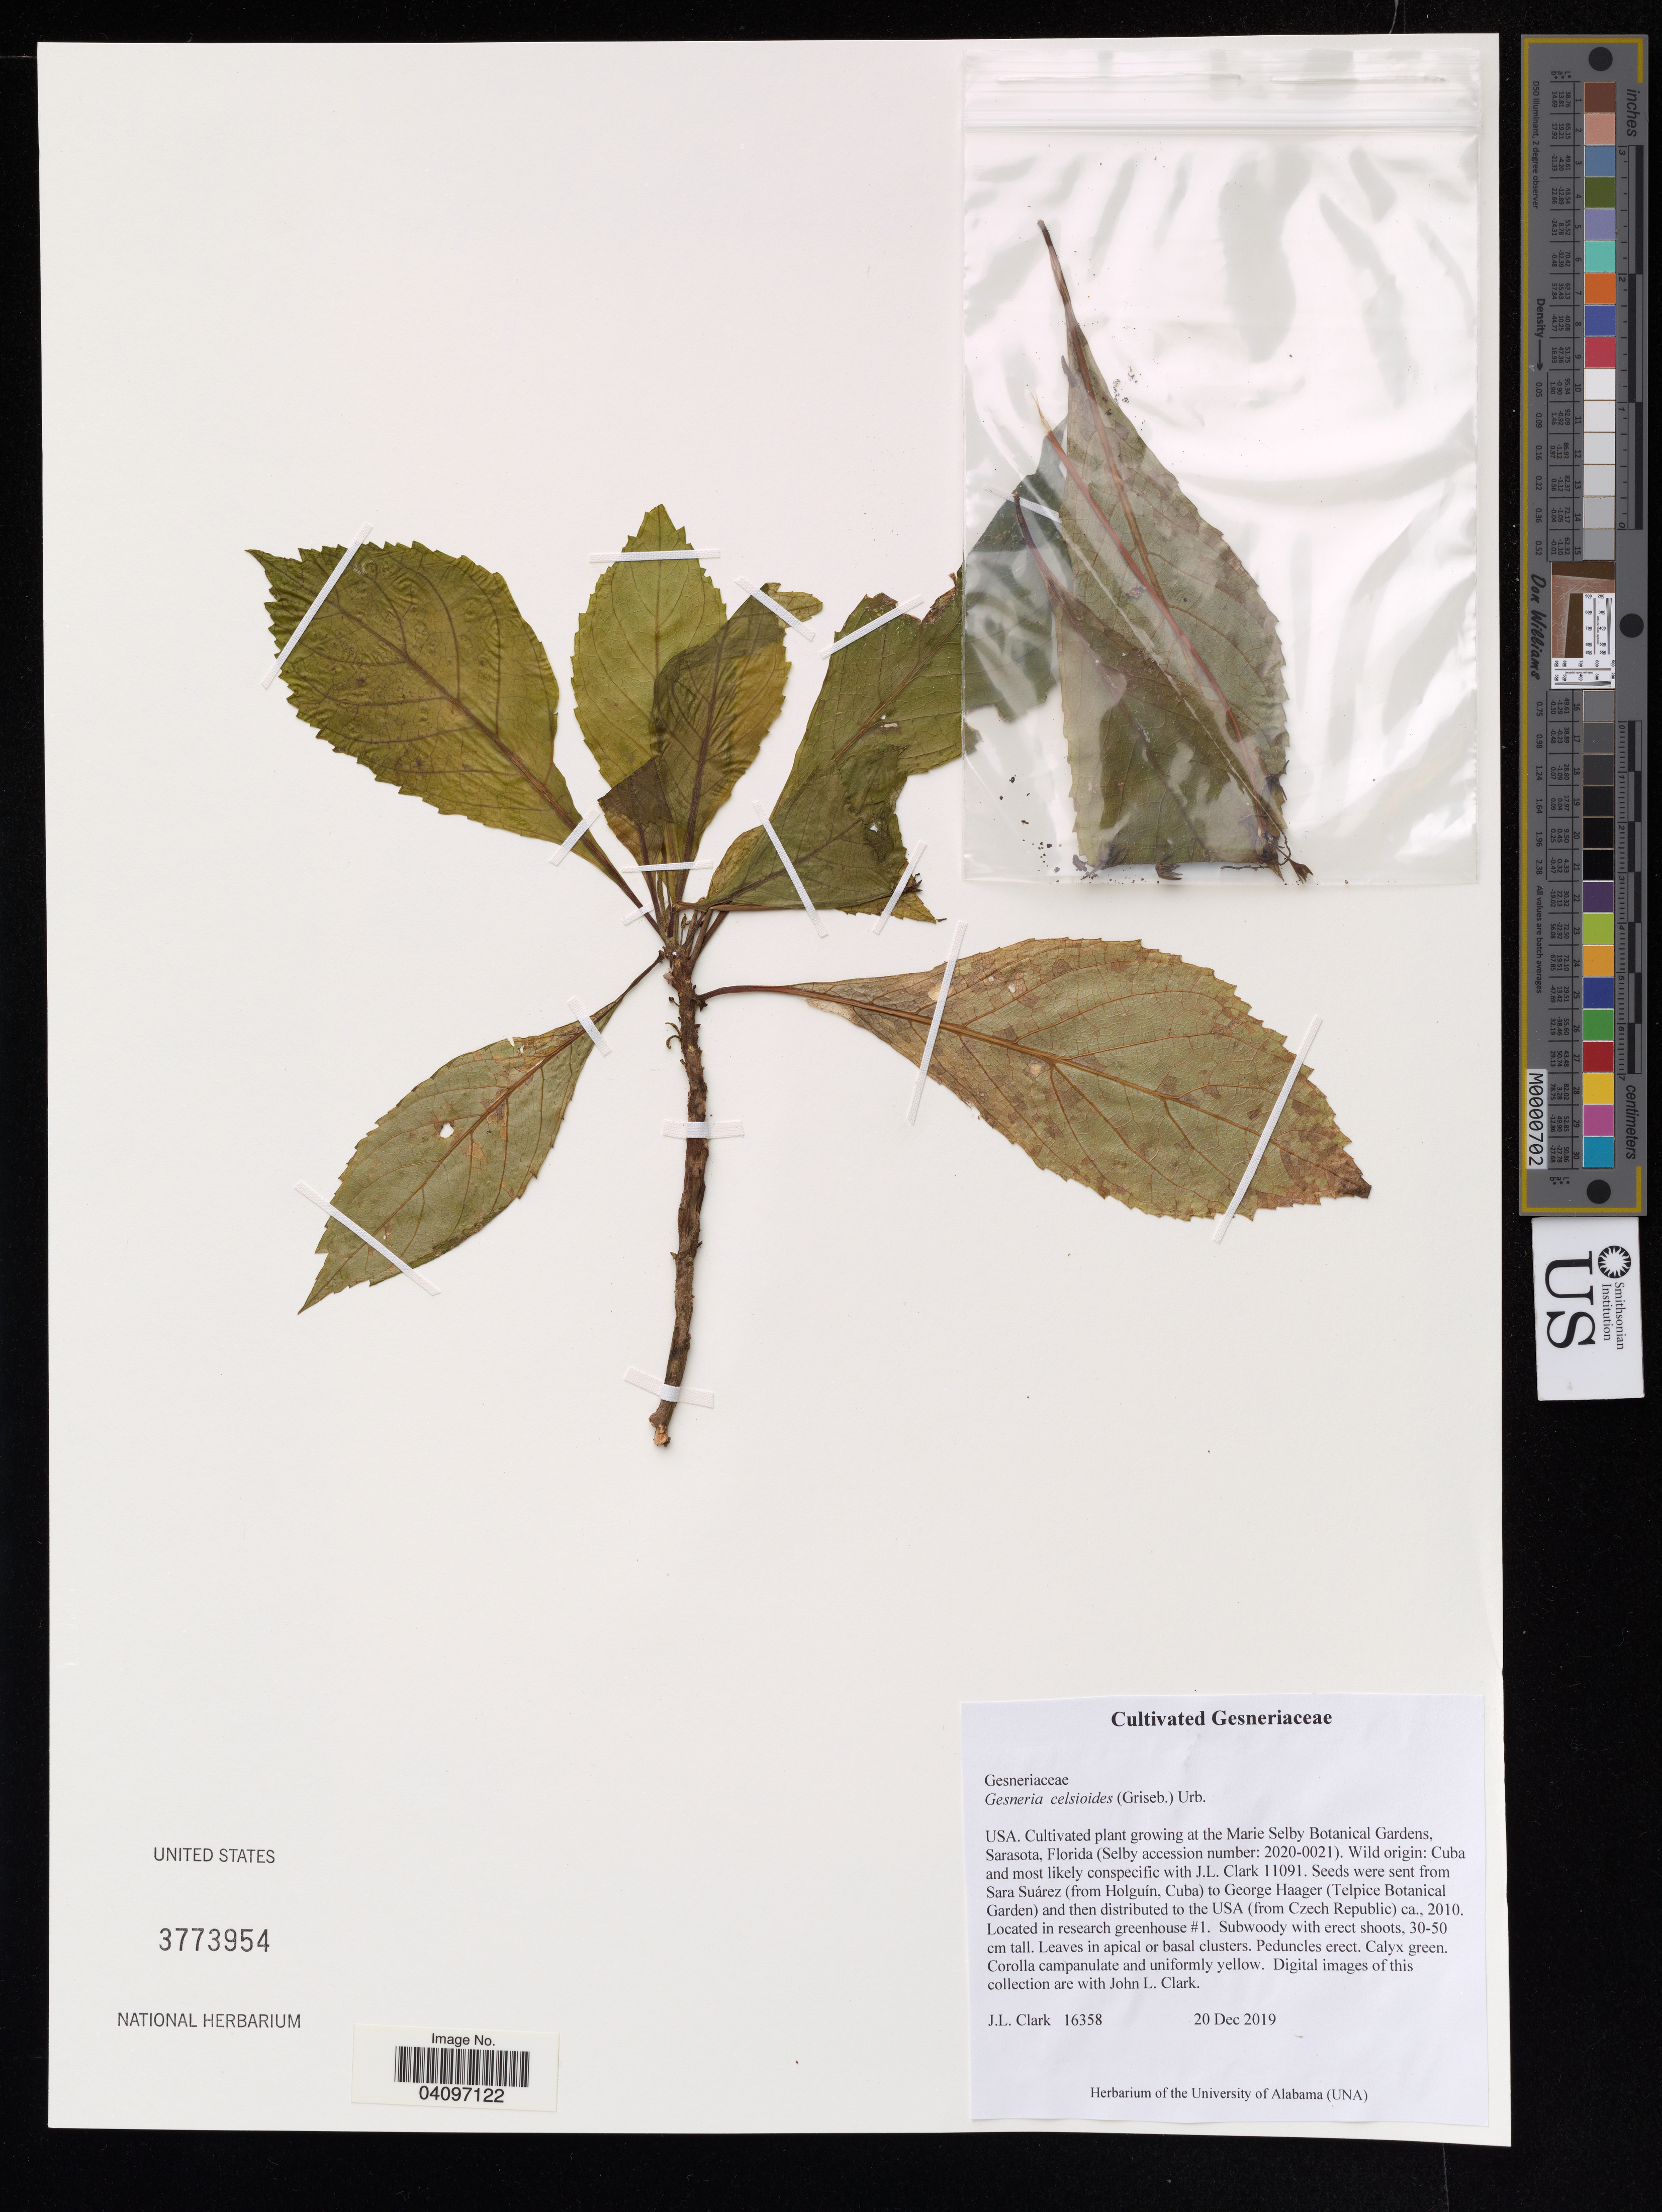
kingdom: Plantae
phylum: Tracheophyta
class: Magnoliopsida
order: Lamiales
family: Gesneriaceae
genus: Gesneria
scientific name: Gesneria celsioides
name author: (Griseb.) Urb.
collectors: J. Clark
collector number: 16358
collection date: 2019-12-20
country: United States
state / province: Florida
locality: USA. Cultivated plant growing at the Marie Selby Botanical Gardens, Sarasota, Florida.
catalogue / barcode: US 3773954